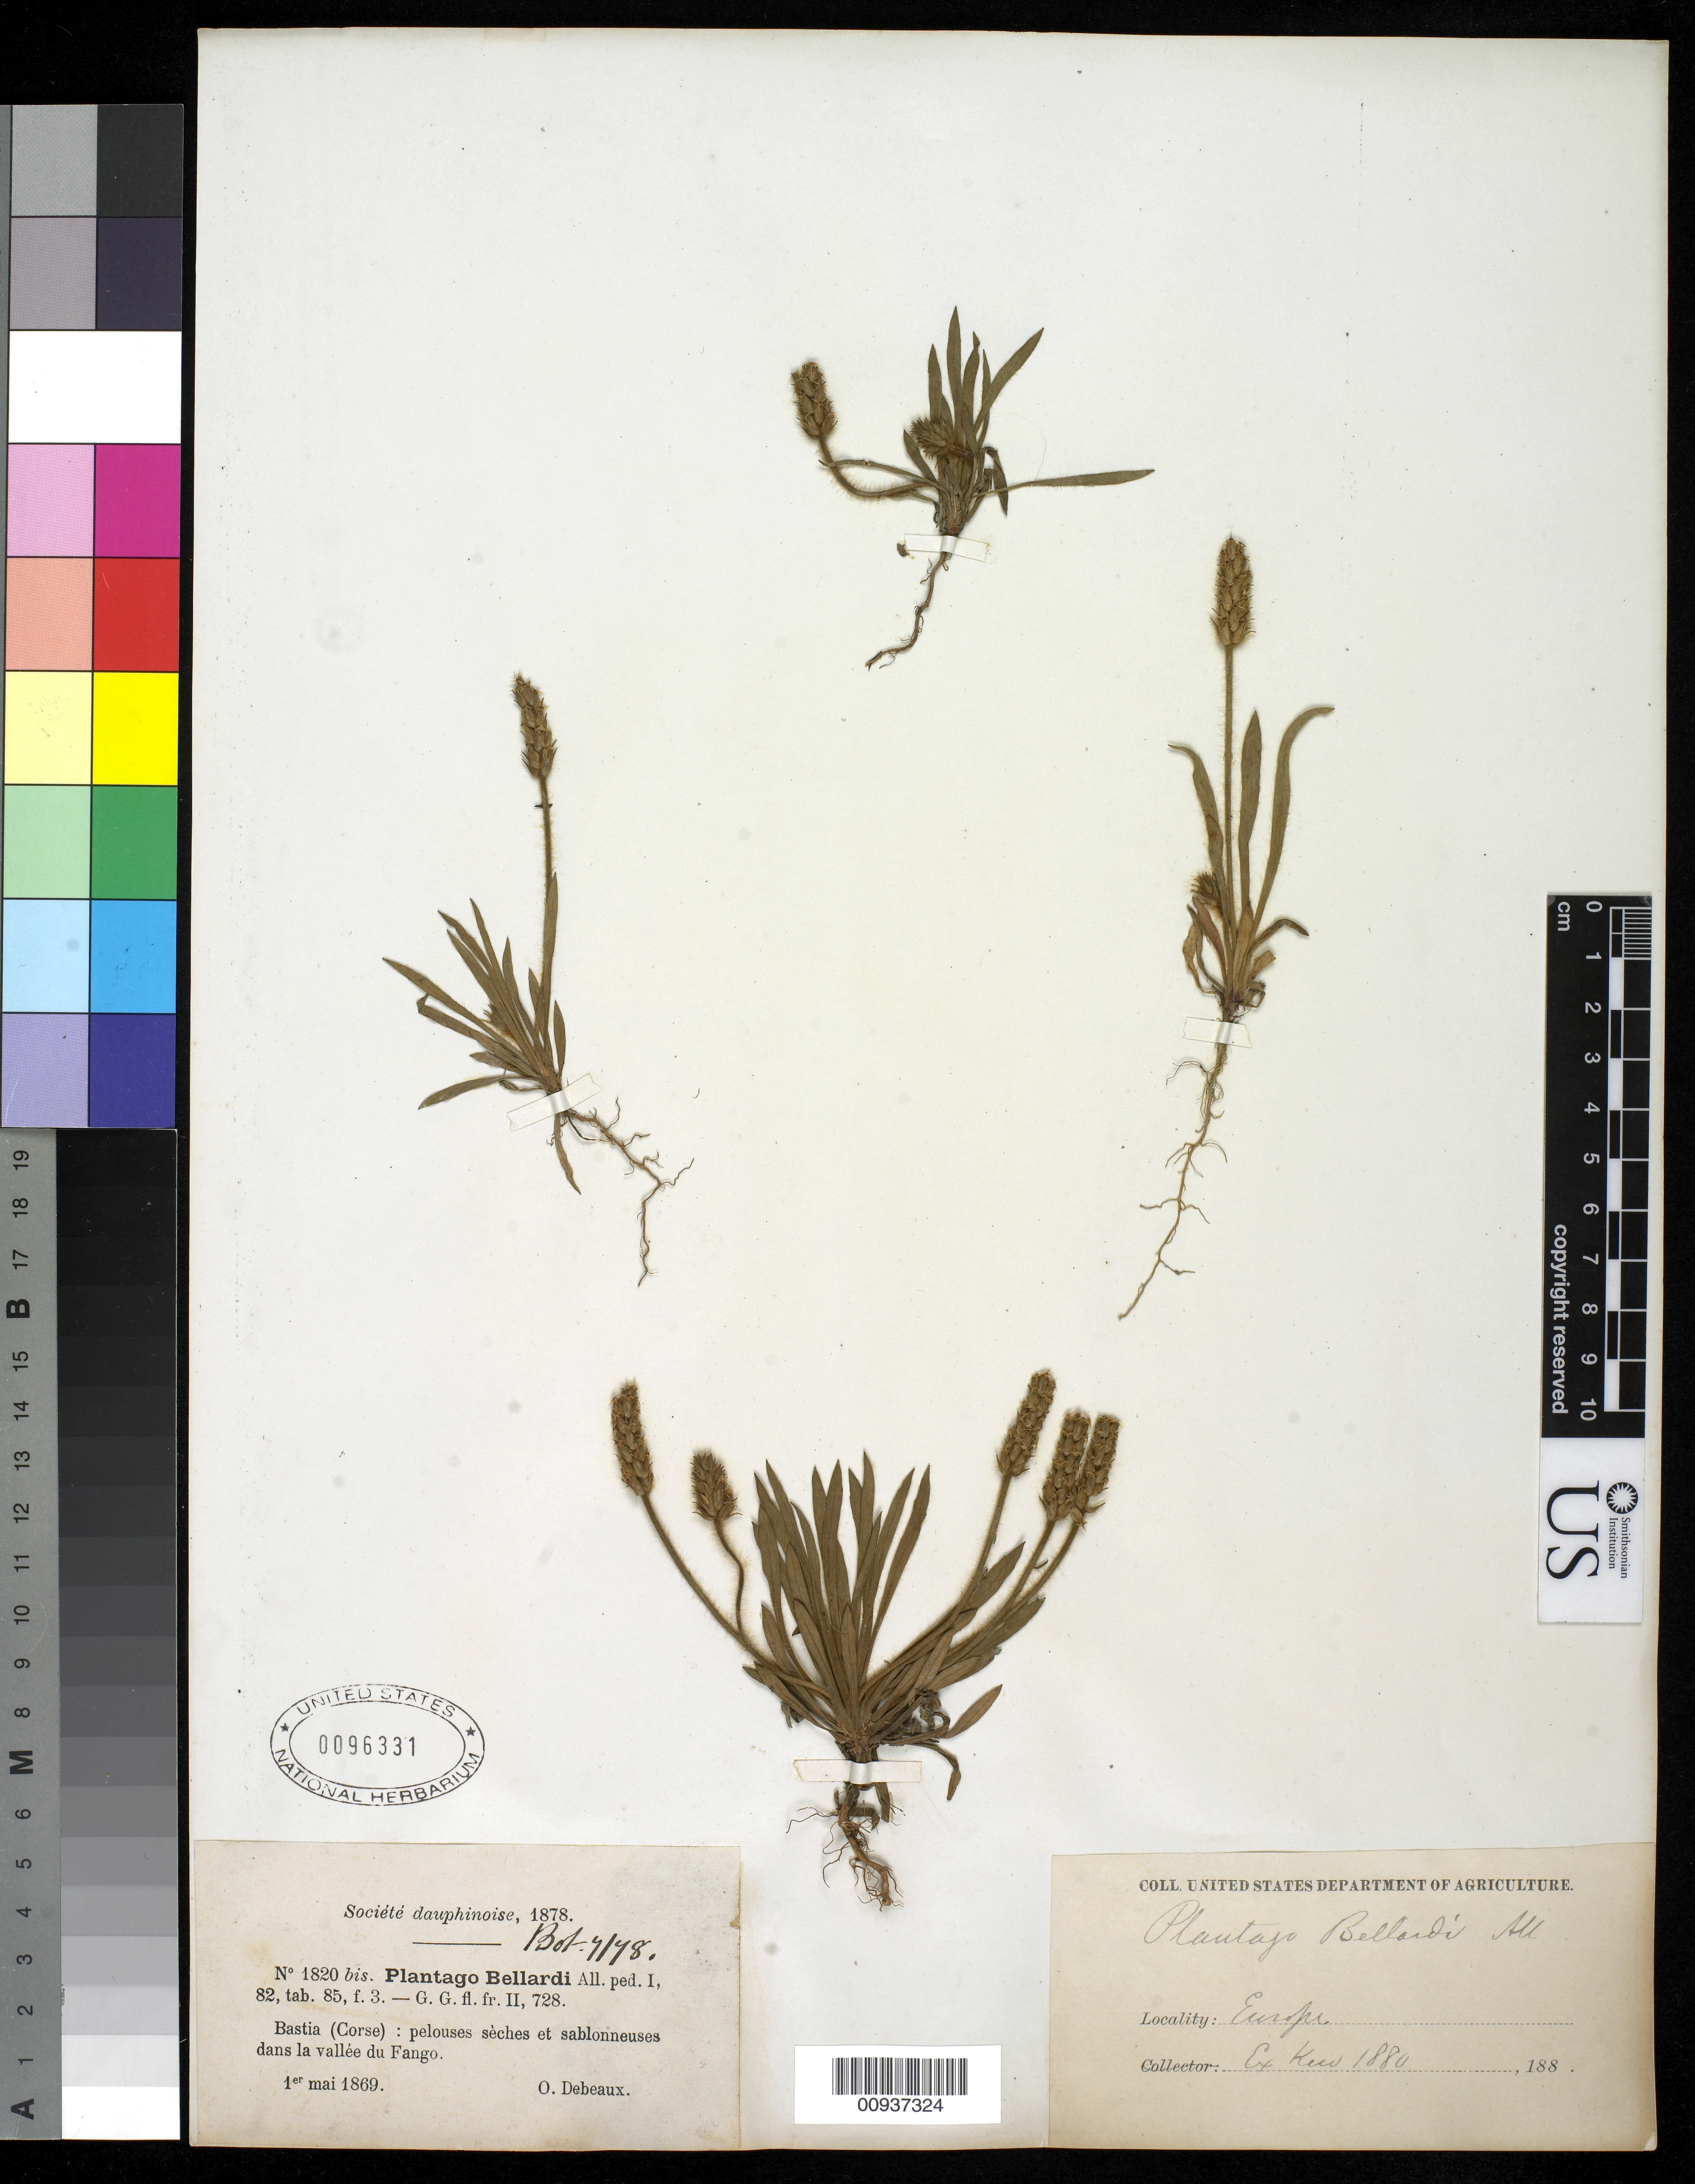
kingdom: Plantae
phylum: Tracheophyta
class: Magnoliopsida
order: Lamiales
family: Plantaginaceae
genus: Plantago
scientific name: Plantago bellardi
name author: All.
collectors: O. Debeaux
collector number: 1820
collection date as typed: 01 May 1869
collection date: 1869-05-01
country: France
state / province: Corsica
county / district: Haute-Corse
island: Corse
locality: Bastia : pelouses sèches et sablonneuses dans la vallee du Fango.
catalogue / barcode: US 96331